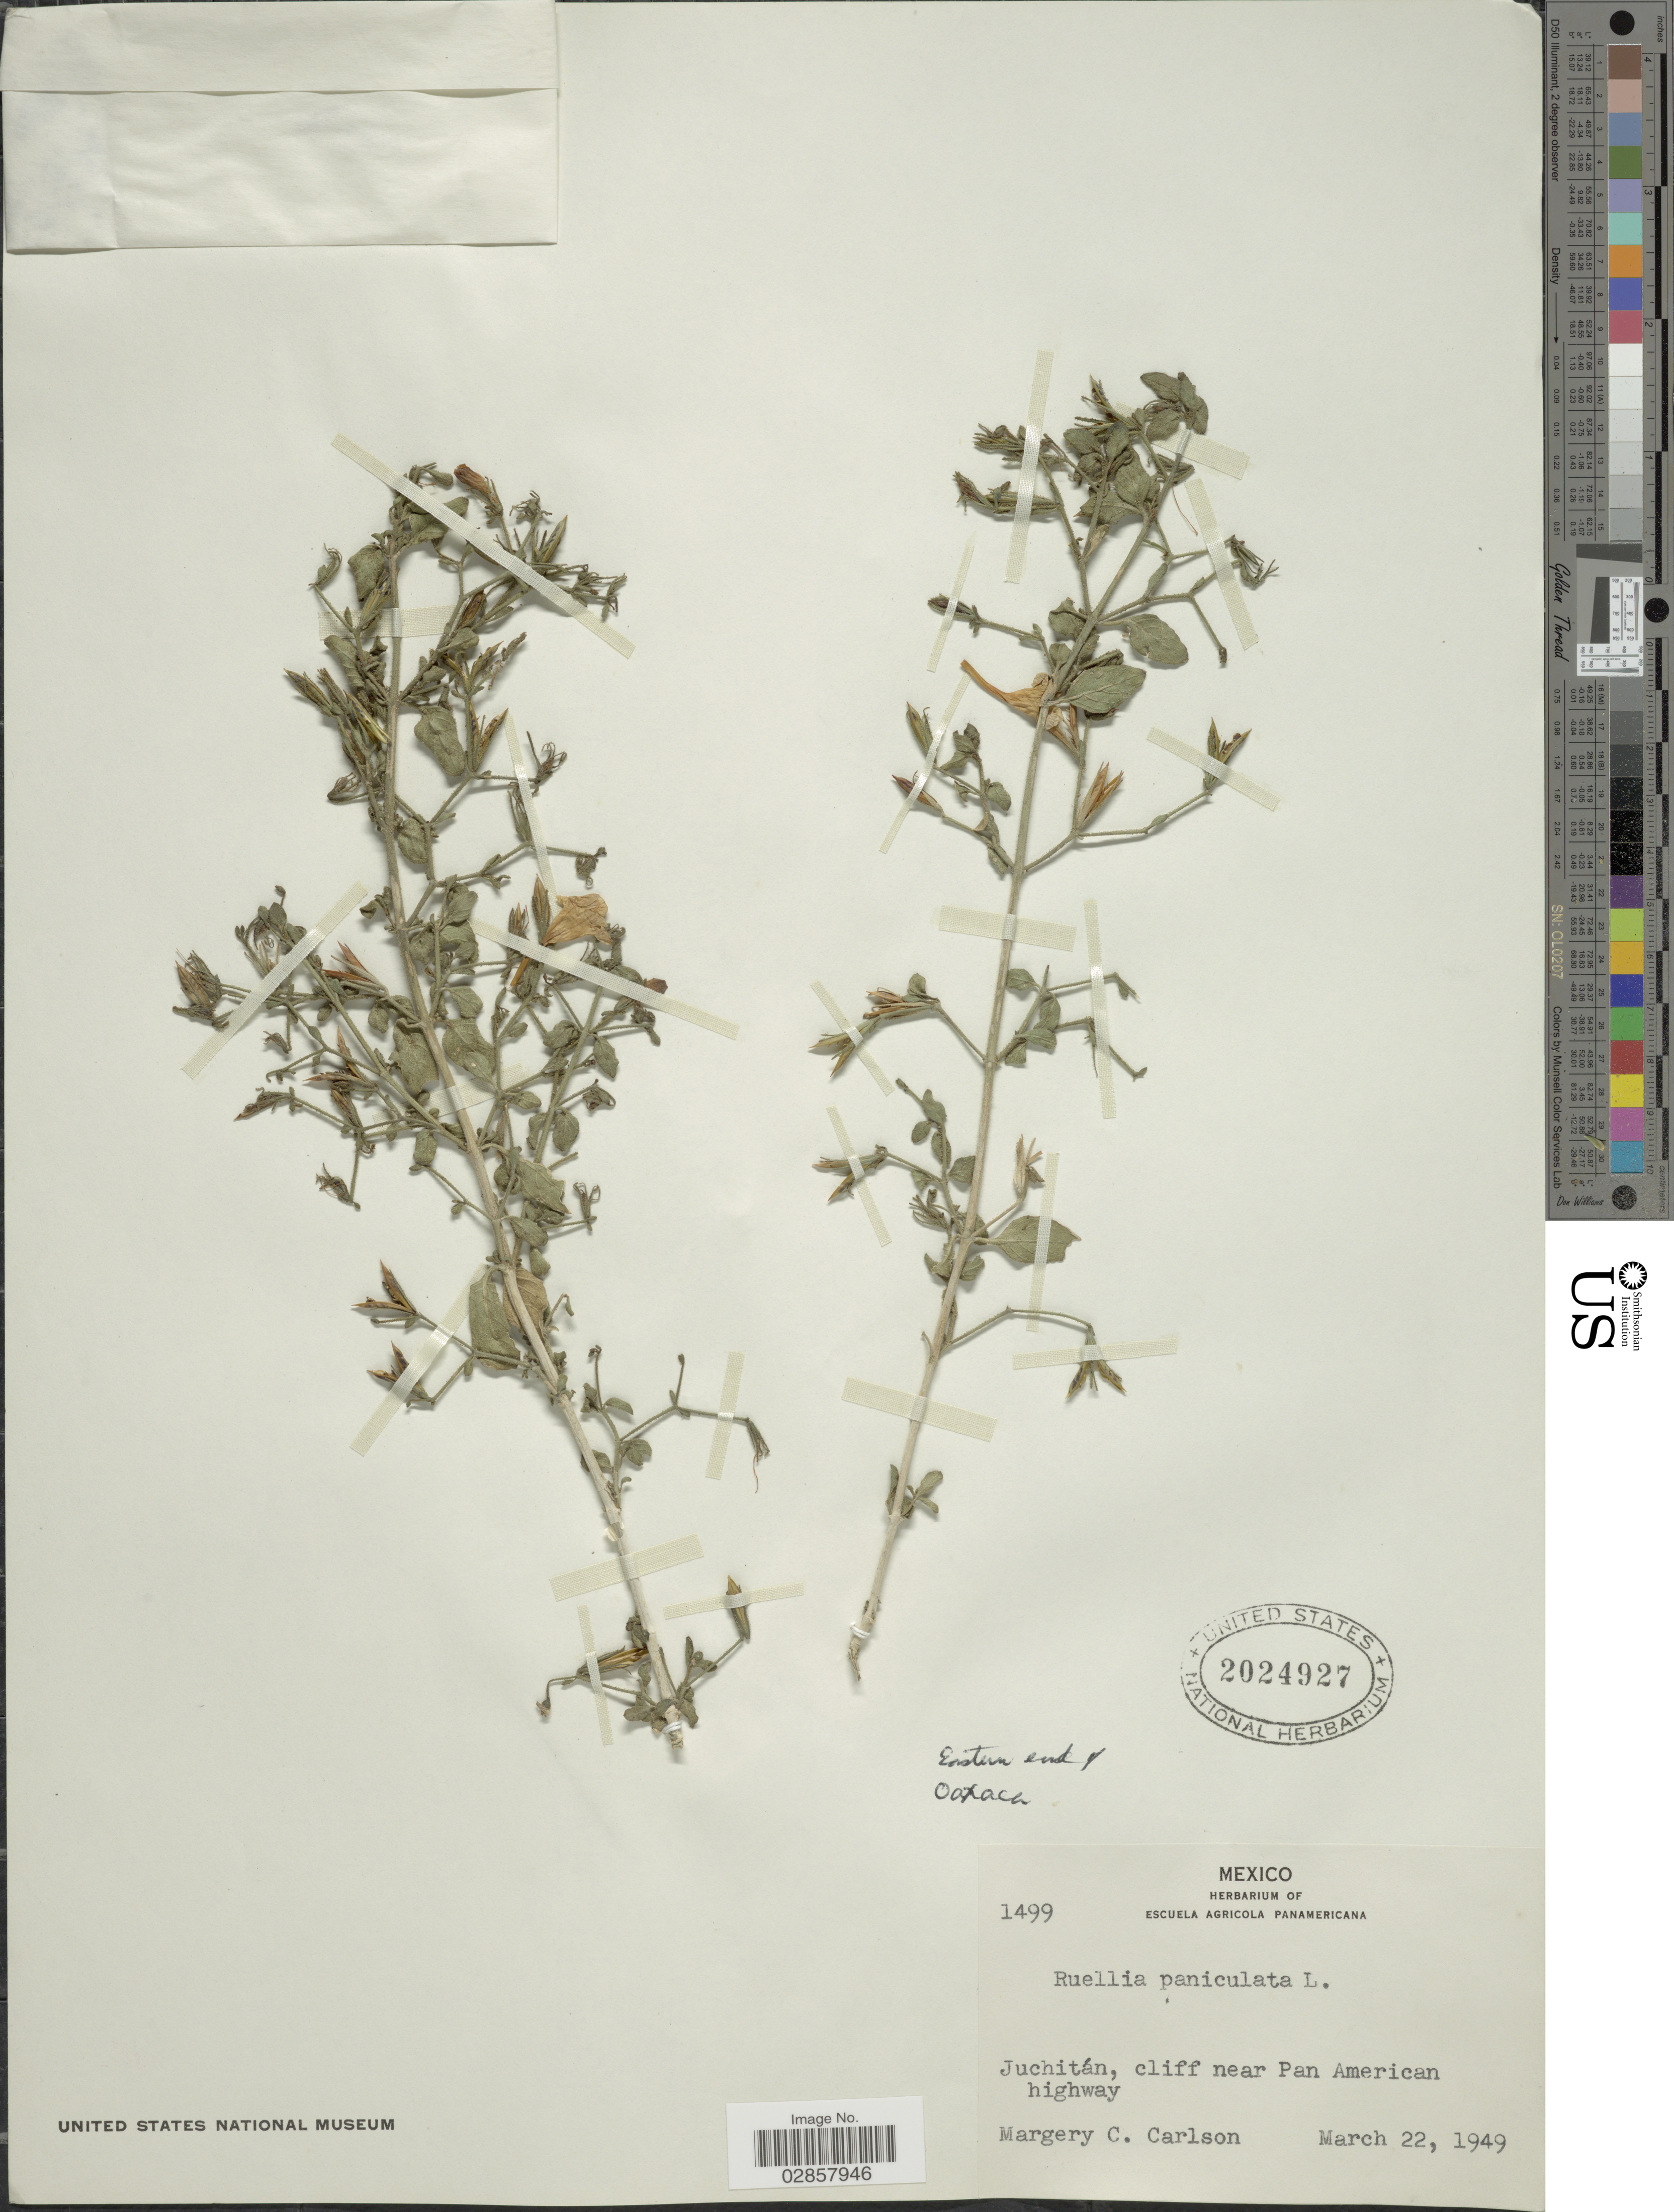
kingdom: Plantae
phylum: Tracheophyta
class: Magnoliopsida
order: Lamiales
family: Acanthaceae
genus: Ruellia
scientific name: Ruellia paniculata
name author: L.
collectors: M. C. Carlson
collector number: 1499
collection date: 1949-03-22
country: Mexico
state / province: Oaxaca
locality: Eastern end of Oaxaca. Juchitán, cliff near Pan American highway.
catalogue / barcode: US 2024927